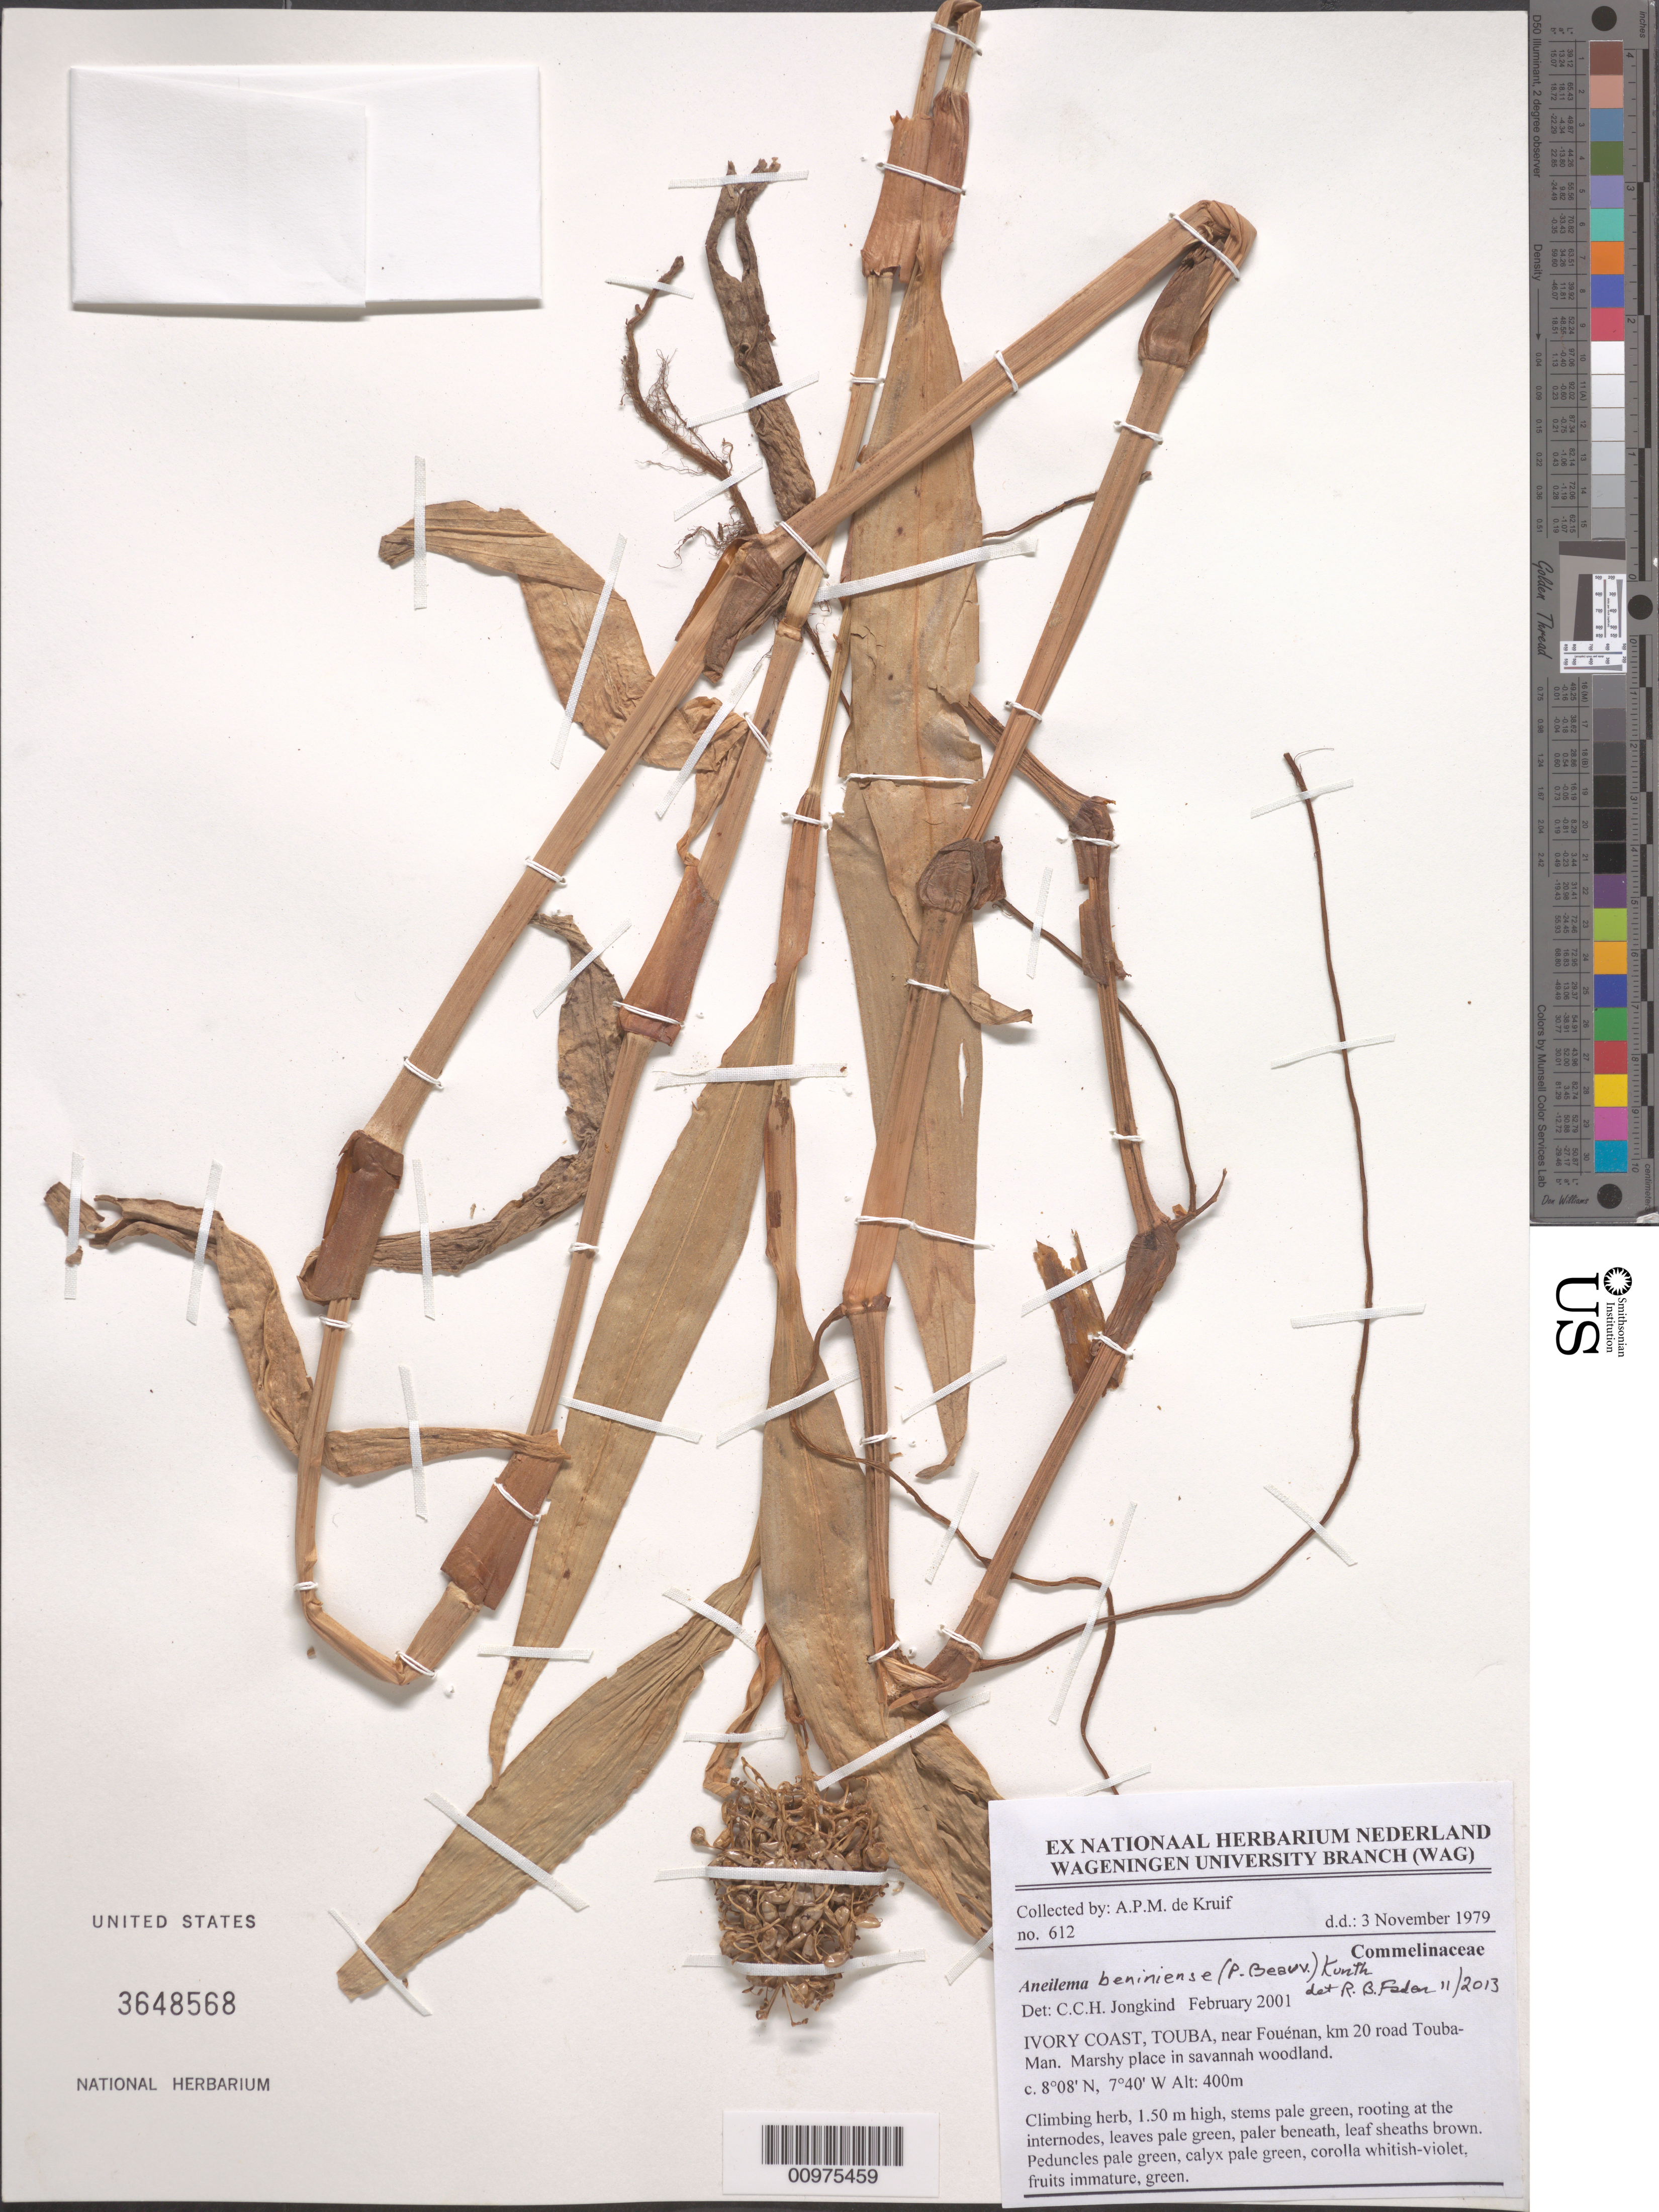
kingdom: Plantae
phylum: Tracheophyta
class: Liliopsida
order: Commelinales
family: Commelinaceae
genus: Aneilema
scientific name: Aneilema beniniense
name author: (P. Beauv.) Kunth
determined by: Faden, Robert B., (US), Smithsonian Institution - National Museum of Natural History (UNITED STATES)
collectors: A. P. de Kruif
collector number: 612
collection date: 1979-11-03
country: Ivory Coast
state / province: Woroba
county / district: Touba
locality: near Fouénan, km 20 road Touba-Man.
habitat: Marshy place in savannah woodland.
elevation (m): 400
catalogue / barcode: US 3648568